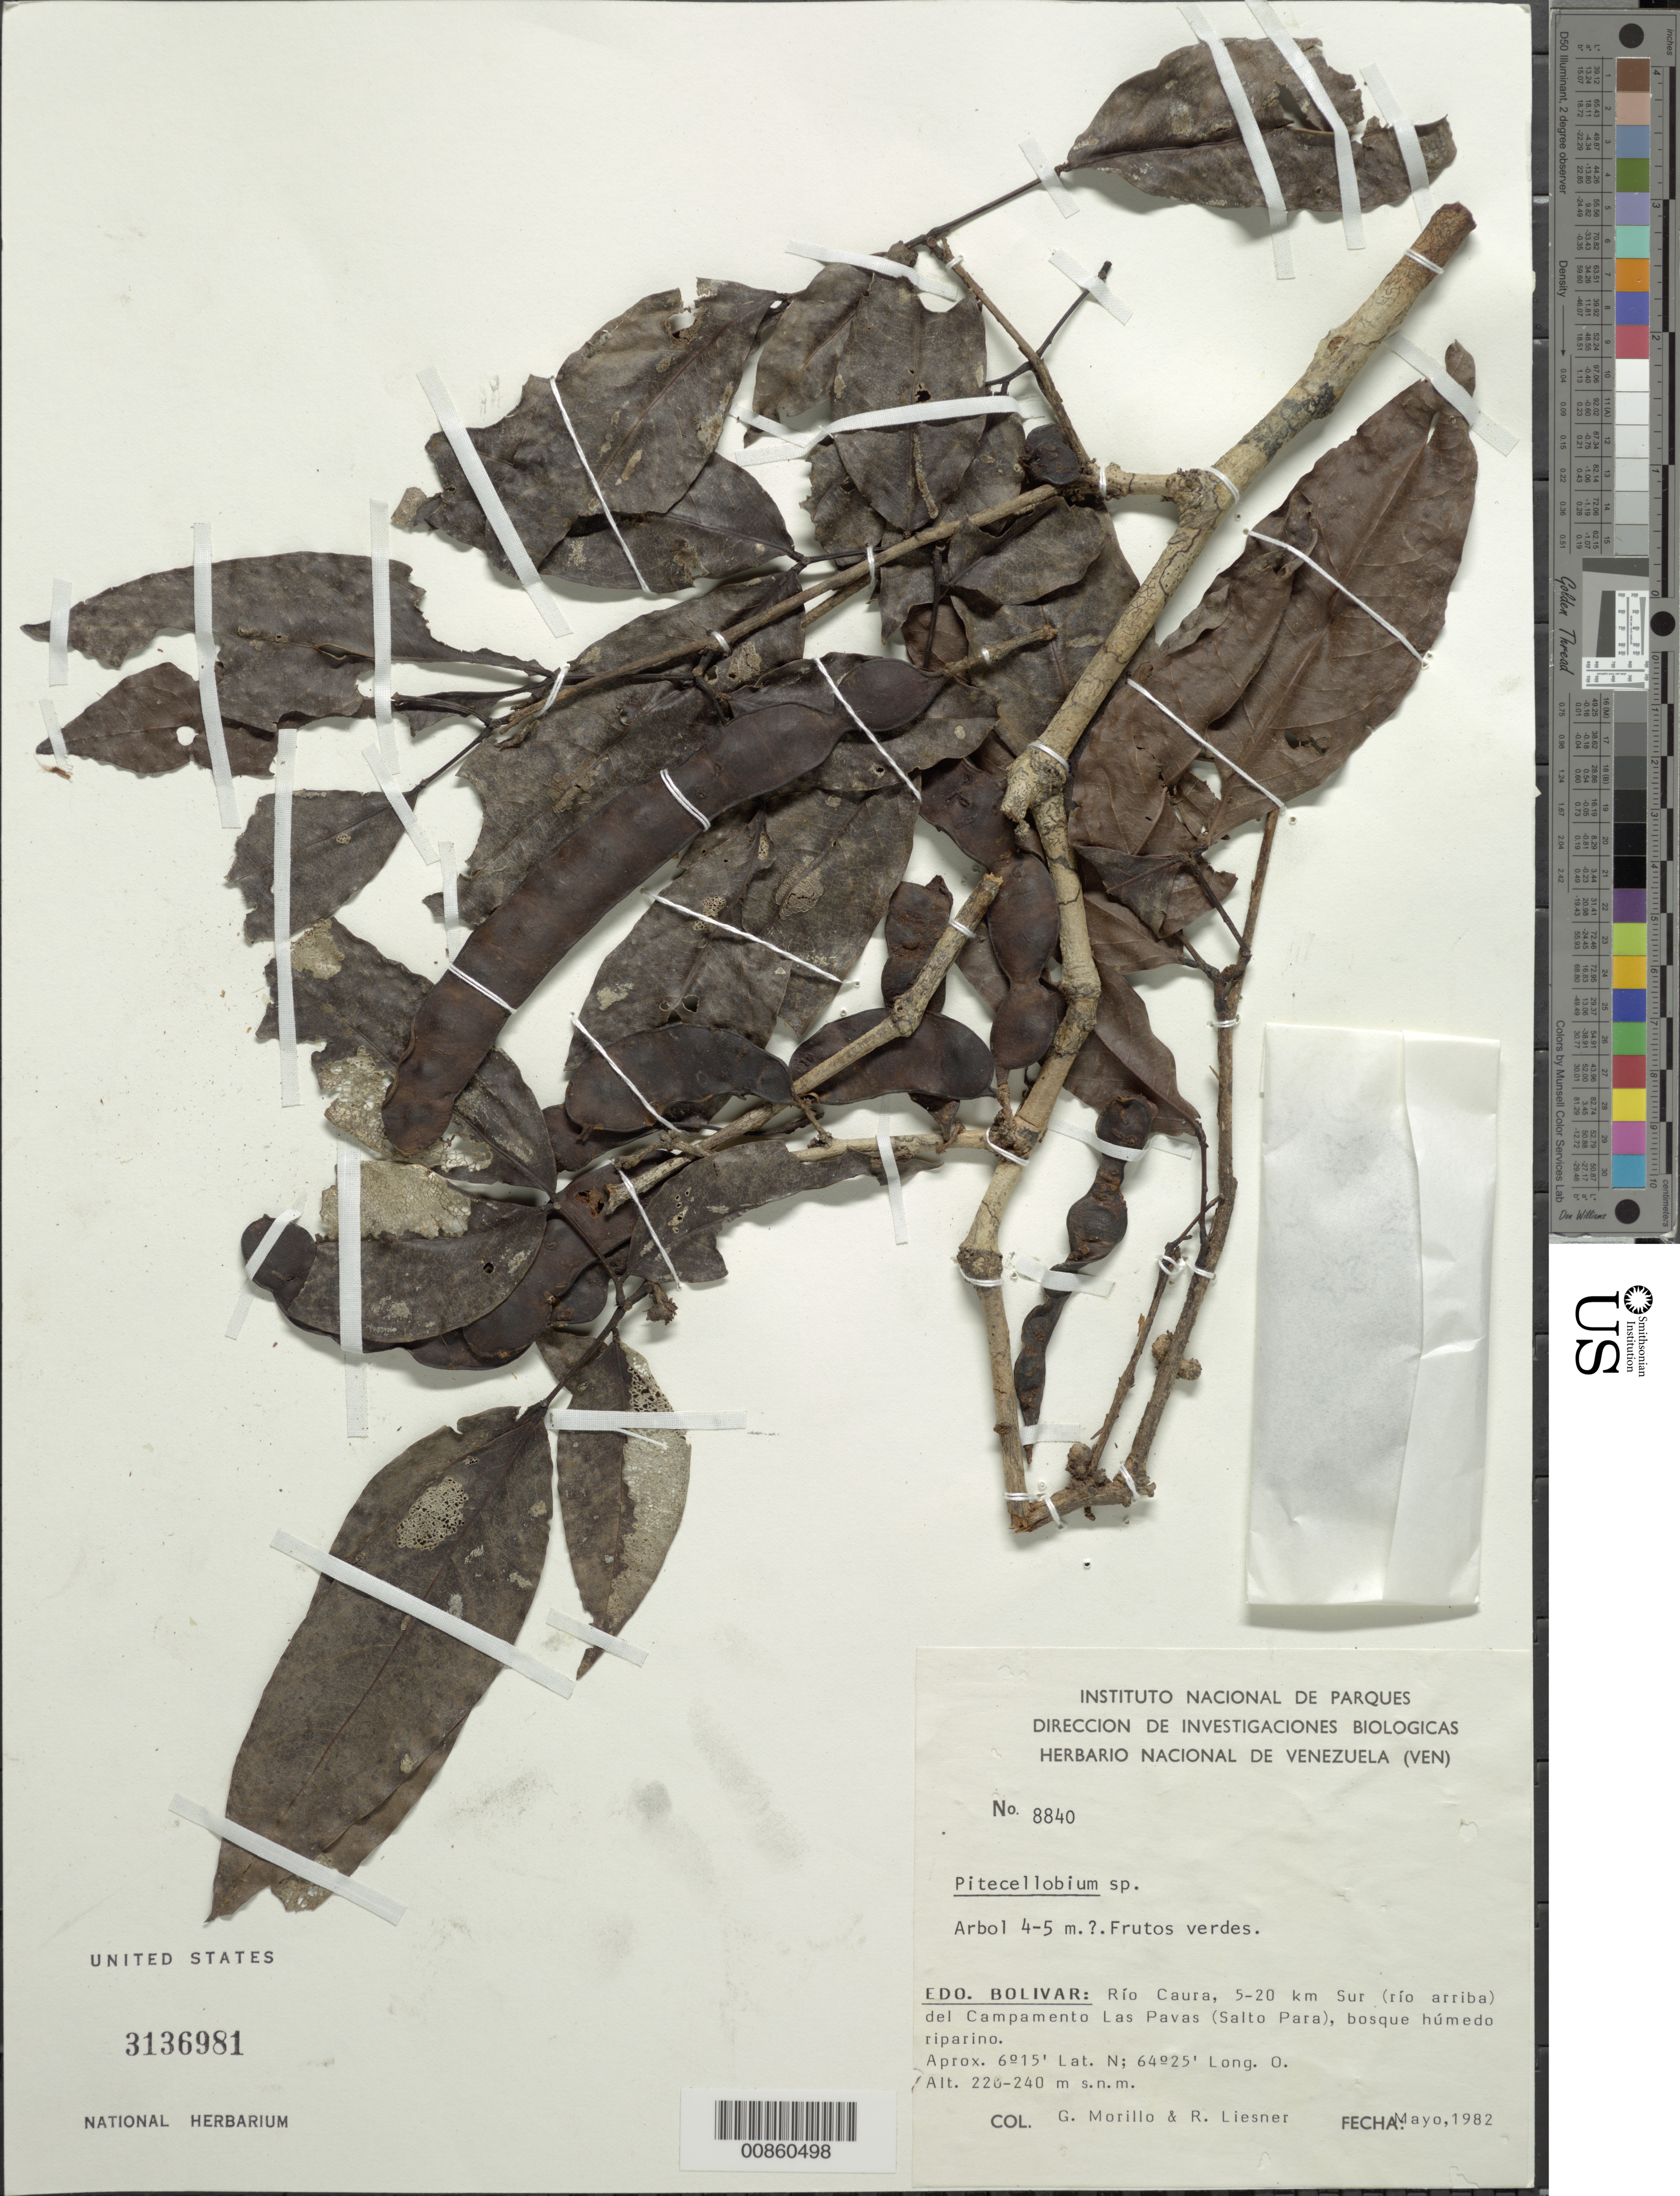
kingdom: Plantae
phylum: Tracheophyta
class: Magnoliopsida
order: Fabales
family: Fabaceae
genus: Zygia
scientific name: Zygia sp.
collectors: G. Morillo & R. L. Liesner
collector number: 8840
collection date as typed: May-82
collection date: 1982-05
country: Venezuela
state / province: Bolívar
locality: Río Caura, 5-20 km Sur (río arriba) del Campamento Las Pavas (Salto Para)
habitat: Bosque humedo riparino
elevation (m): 220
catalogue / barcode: US 3136981